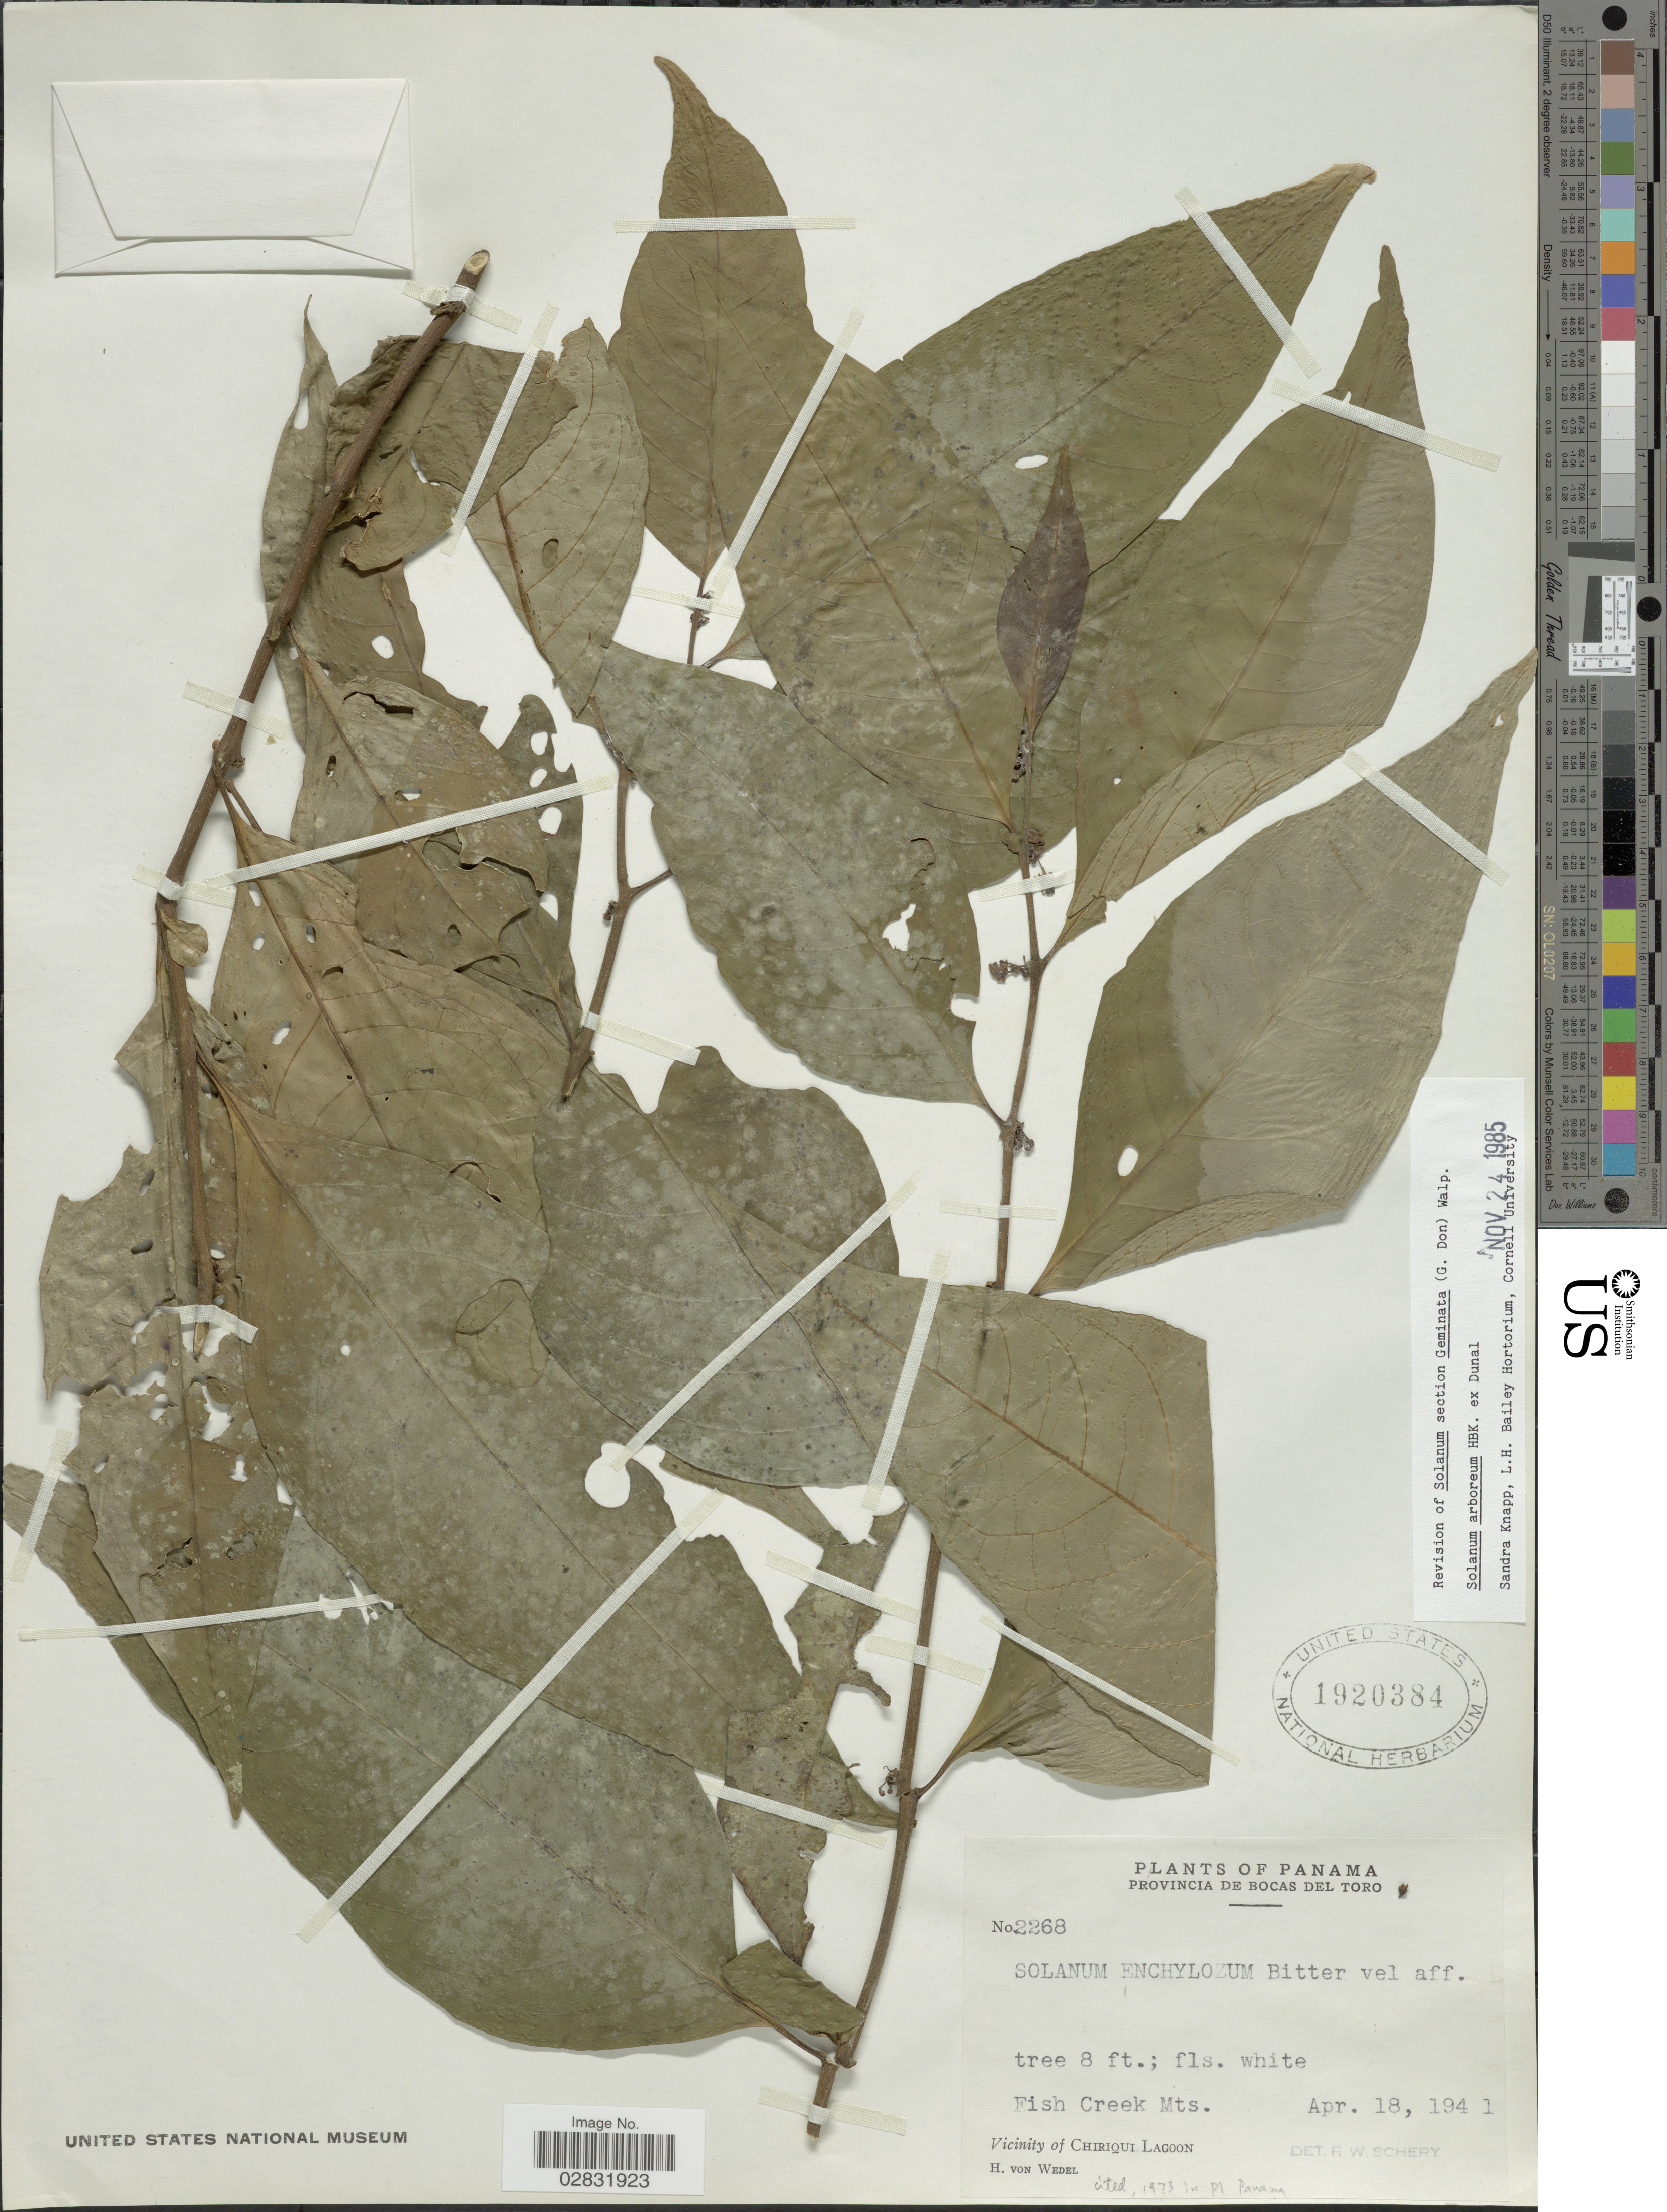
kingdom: Plantae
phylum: Tracheophyta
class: Magnoliopsida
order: Solanales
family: Solanaceae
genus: Solanum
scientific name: Solanum arboreum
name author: Dunal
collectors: H. von Wedel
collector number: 2268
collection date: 1941-04-18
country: Panama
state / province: Bocas del Toro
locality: Provincia de Bocas del Toro. Fish Creek Mts. Vicinity of Chiriqui Lagoon.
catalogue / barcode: US 1920384